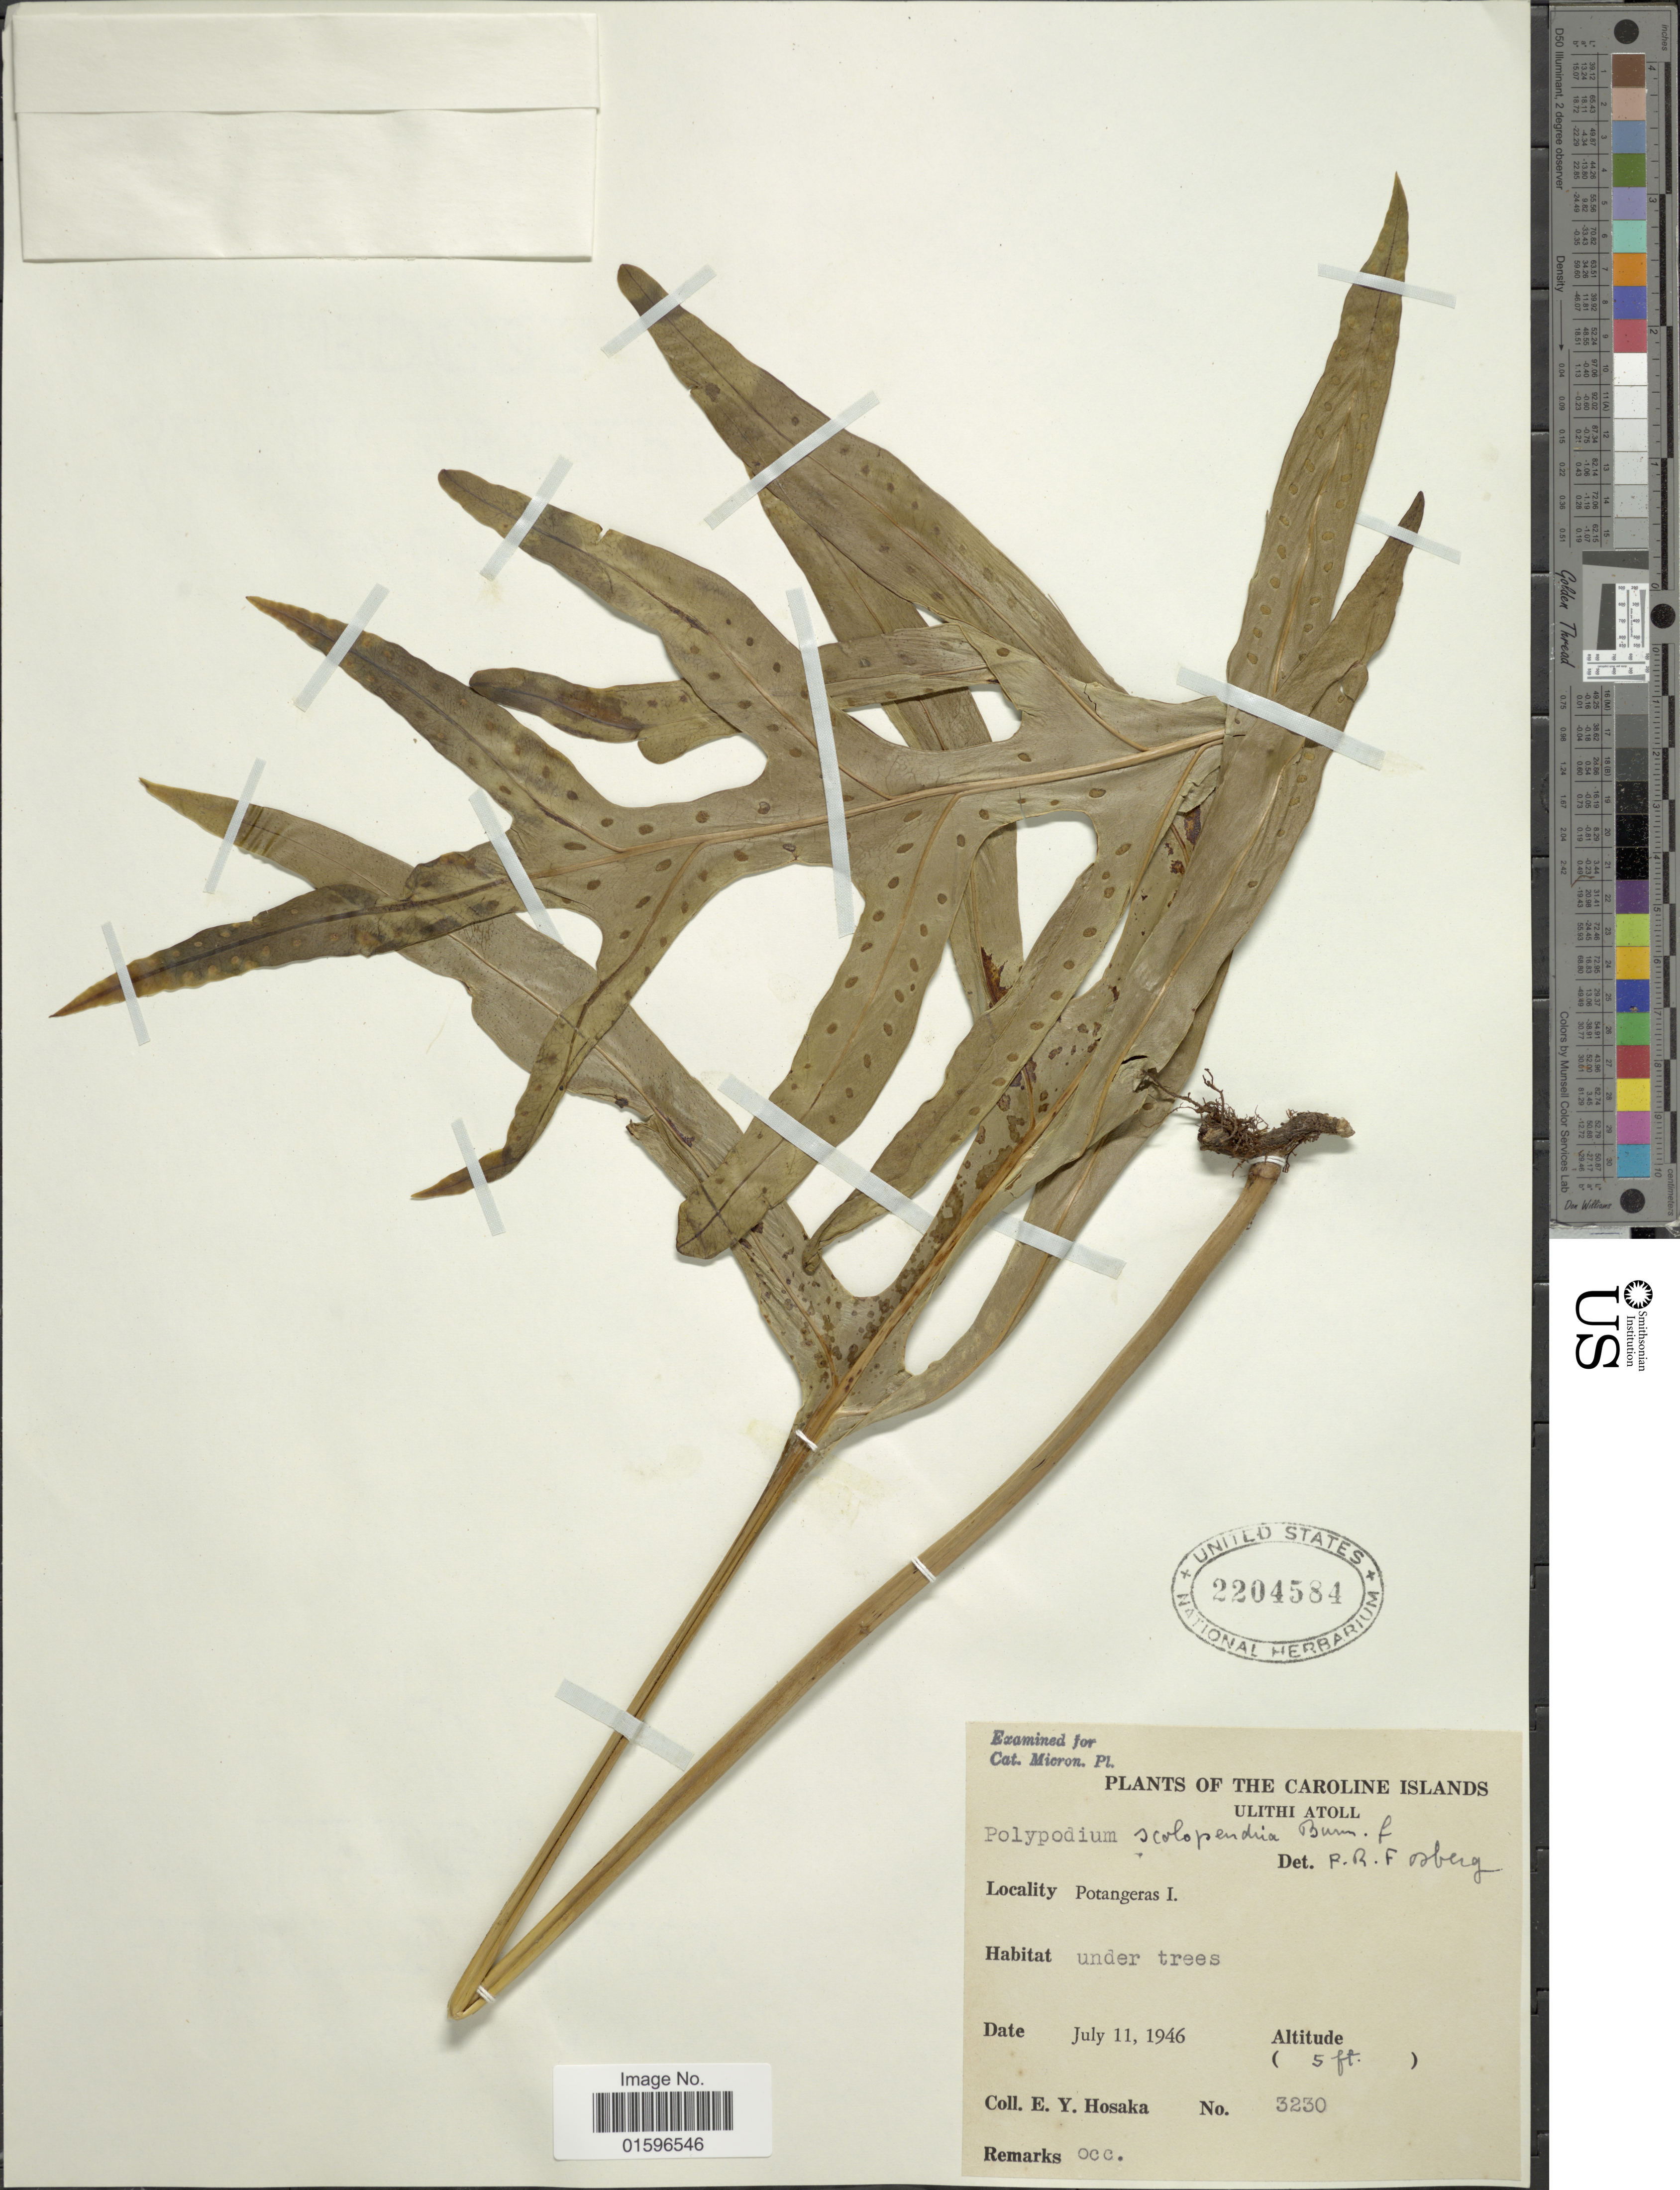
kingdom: Plantae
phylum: Tracheophyta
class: Polypodiopsida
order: Polypodiales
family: Polypodiaceae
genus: Polypodium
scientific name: Polypodium scolopendria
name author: Burm. f.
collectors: E. Y. Hosaka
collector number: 3230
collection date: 1946-07-11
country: Micronesia, Federated States of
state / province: Yap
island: Ulithi Atoll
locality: Carolines Islands; Ulithi Atoll, Potangeras I.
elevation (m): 2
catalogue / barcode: US 2204584